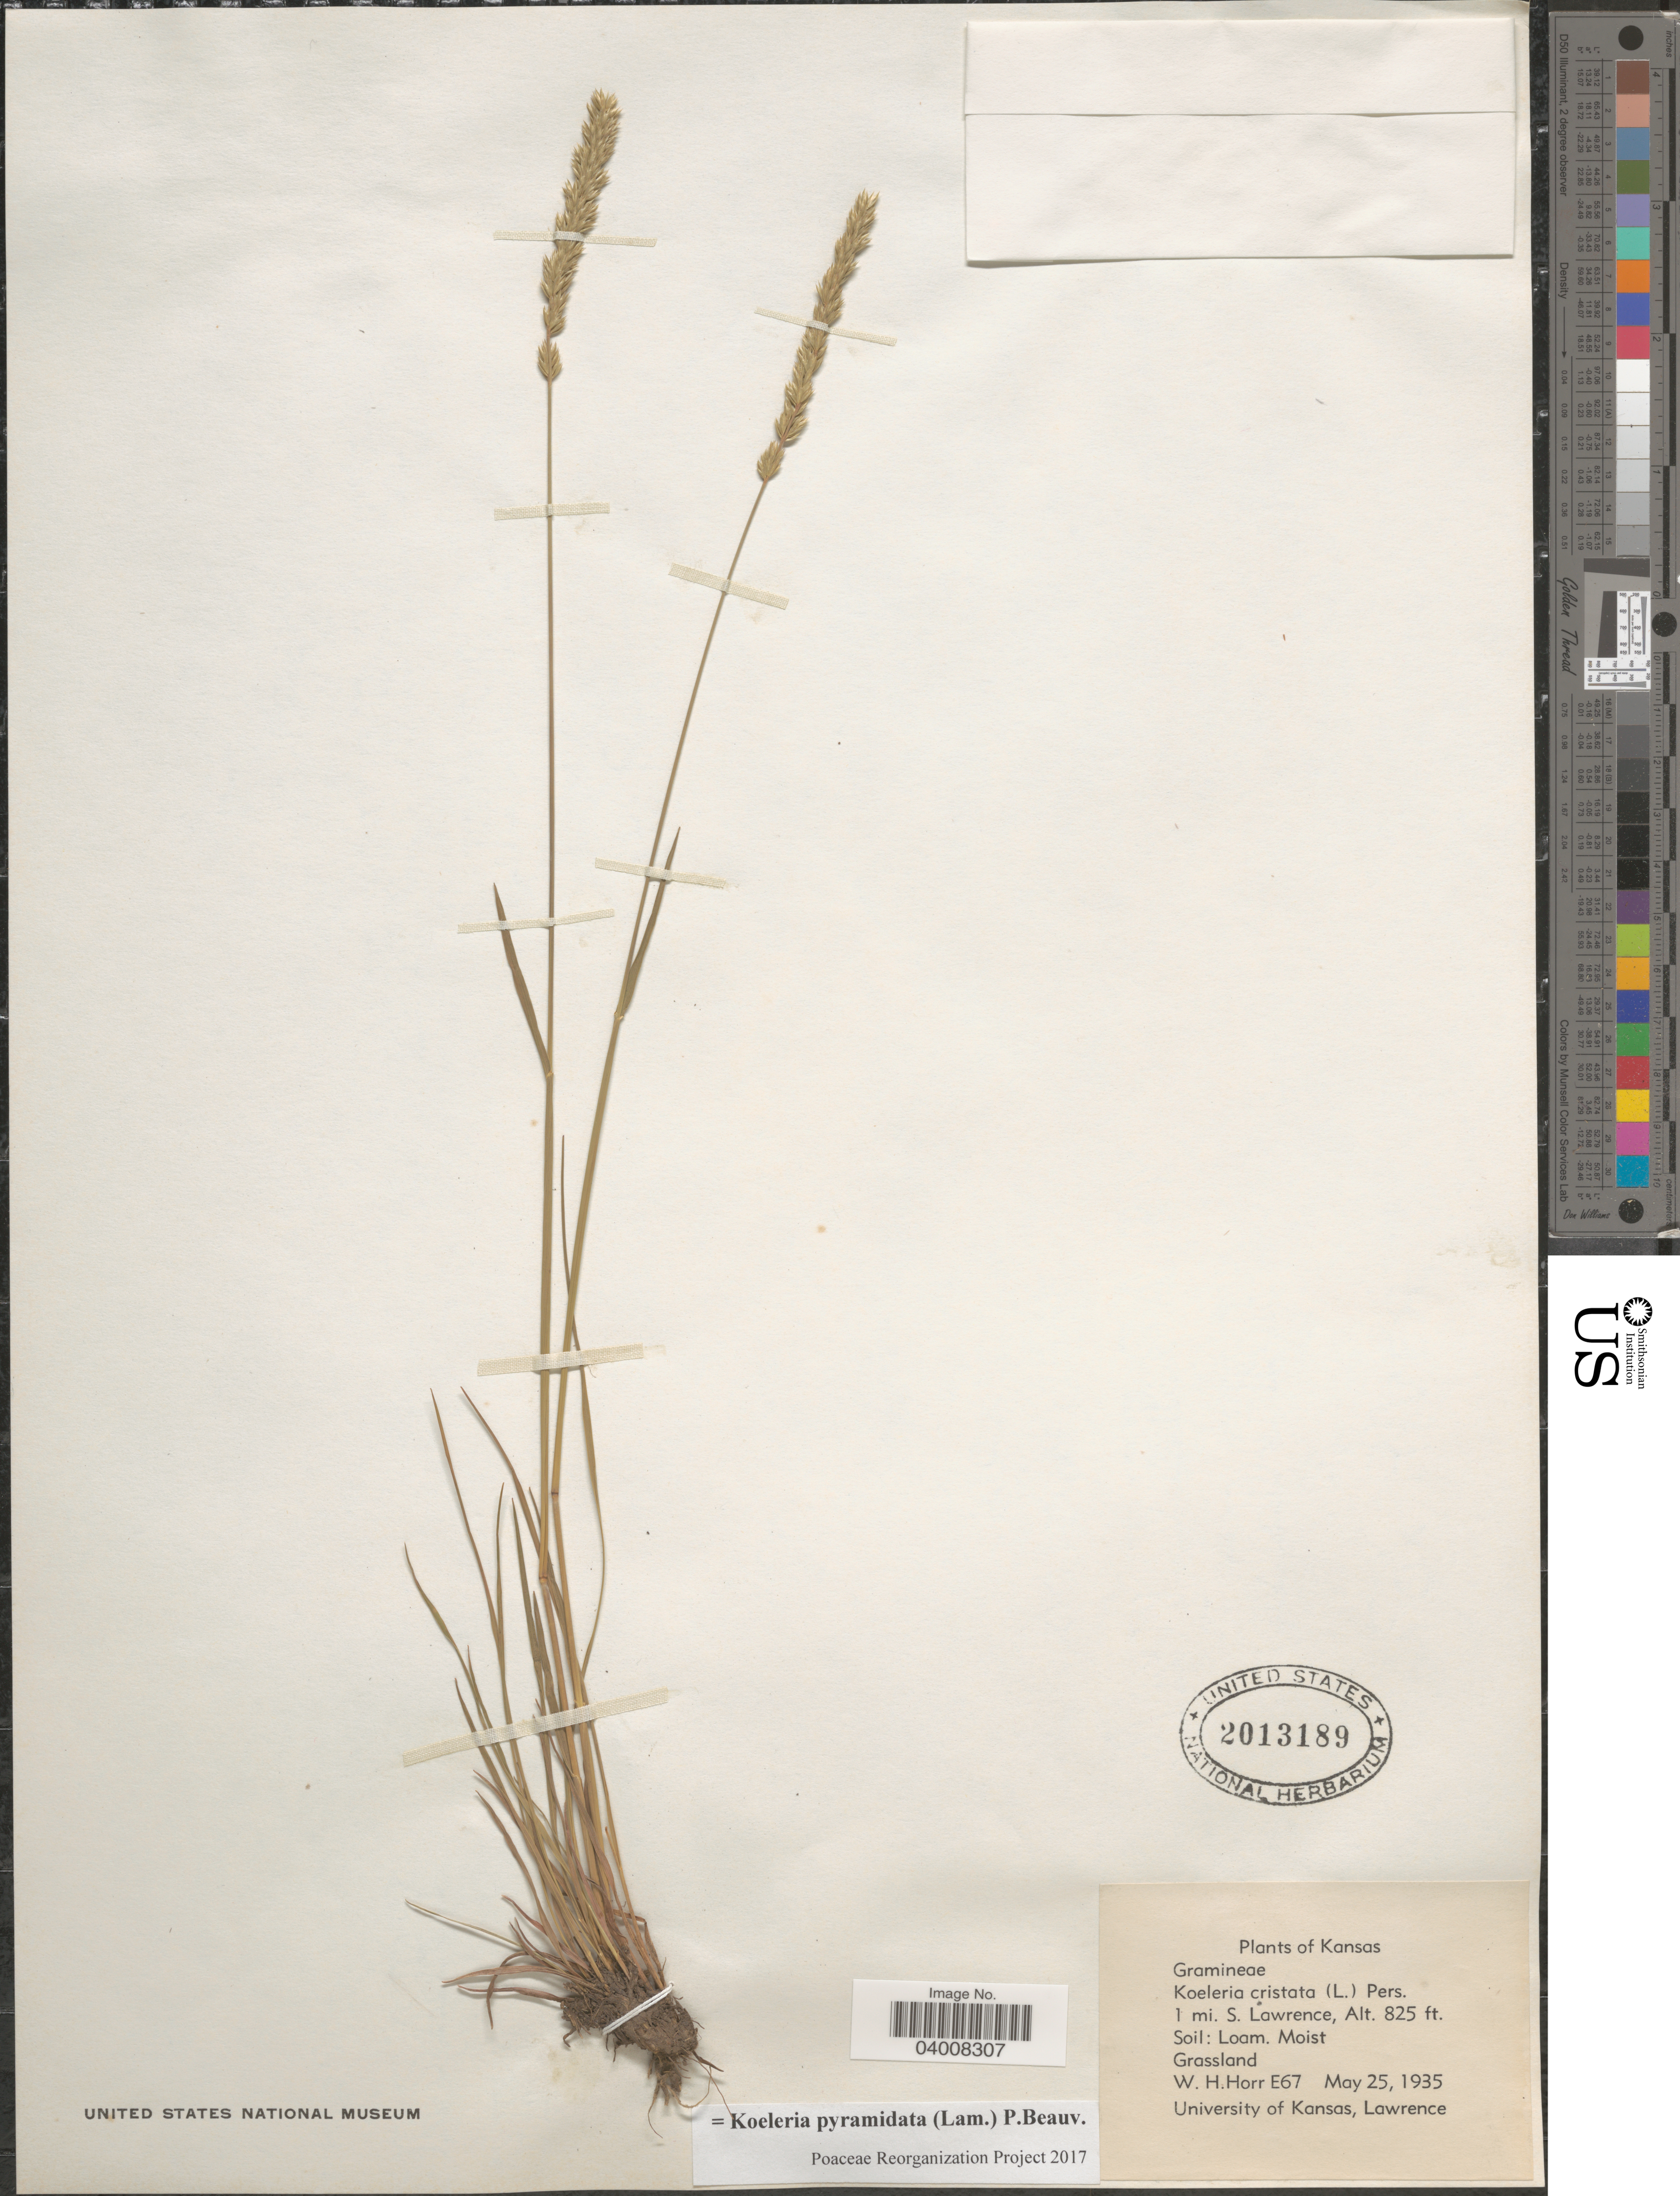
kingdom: Plantae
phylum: Tracheophyta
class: Liliopsida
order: Poales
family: Poaceae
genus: Koeleria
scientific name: Koeleria pyramidata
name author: (Lam.) P. Beauv.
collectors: W. H. Horr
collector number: E67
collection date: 1935-05-25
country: United States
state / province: Kansas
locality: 1 mi. S. Lawrence.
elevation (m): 251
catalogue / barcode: US 2013189